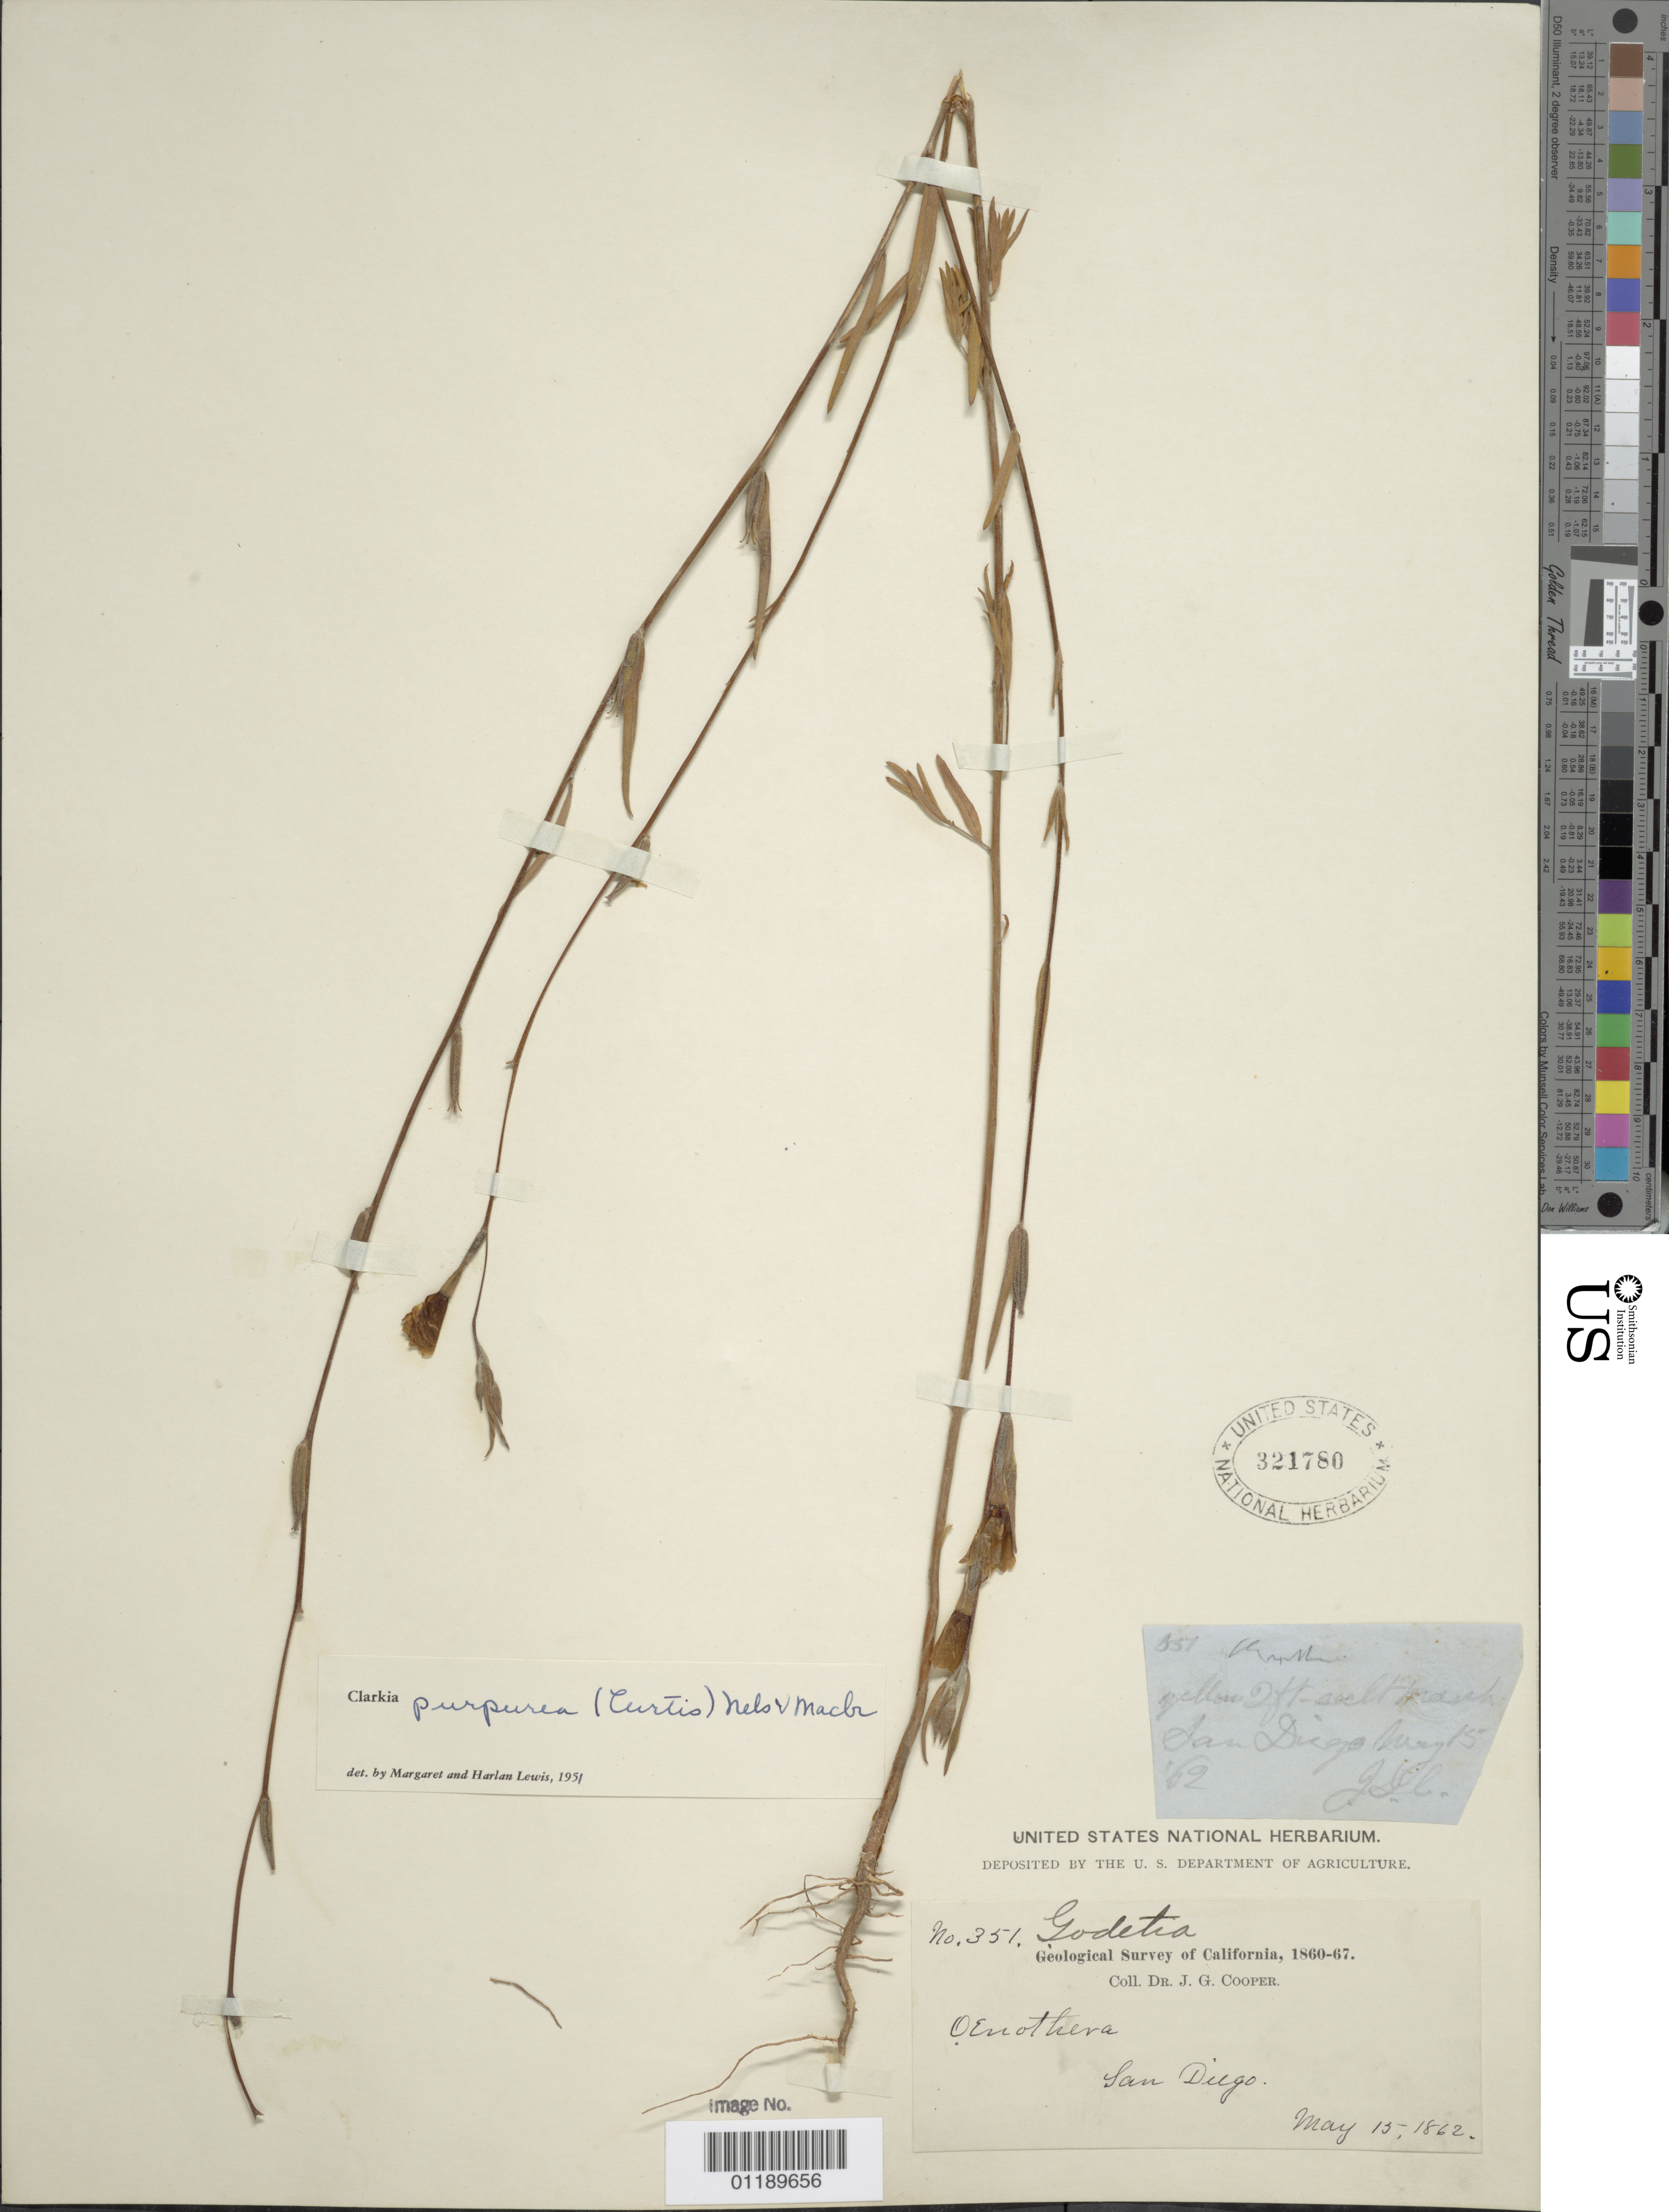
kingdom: Plantae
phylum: Tracheophyta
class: Magnoliopsida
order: Myrtales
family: Onagraceae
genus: Clarkia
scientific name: Clarkia purpurea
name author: (Curtis) A. Nelson & J.F. Macbr.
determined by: Lewis, --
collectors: J. G. Cooper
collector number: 351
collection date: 1862-05-15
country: United States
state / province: California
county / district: San Diego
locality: San Diego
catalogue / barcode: US 321780